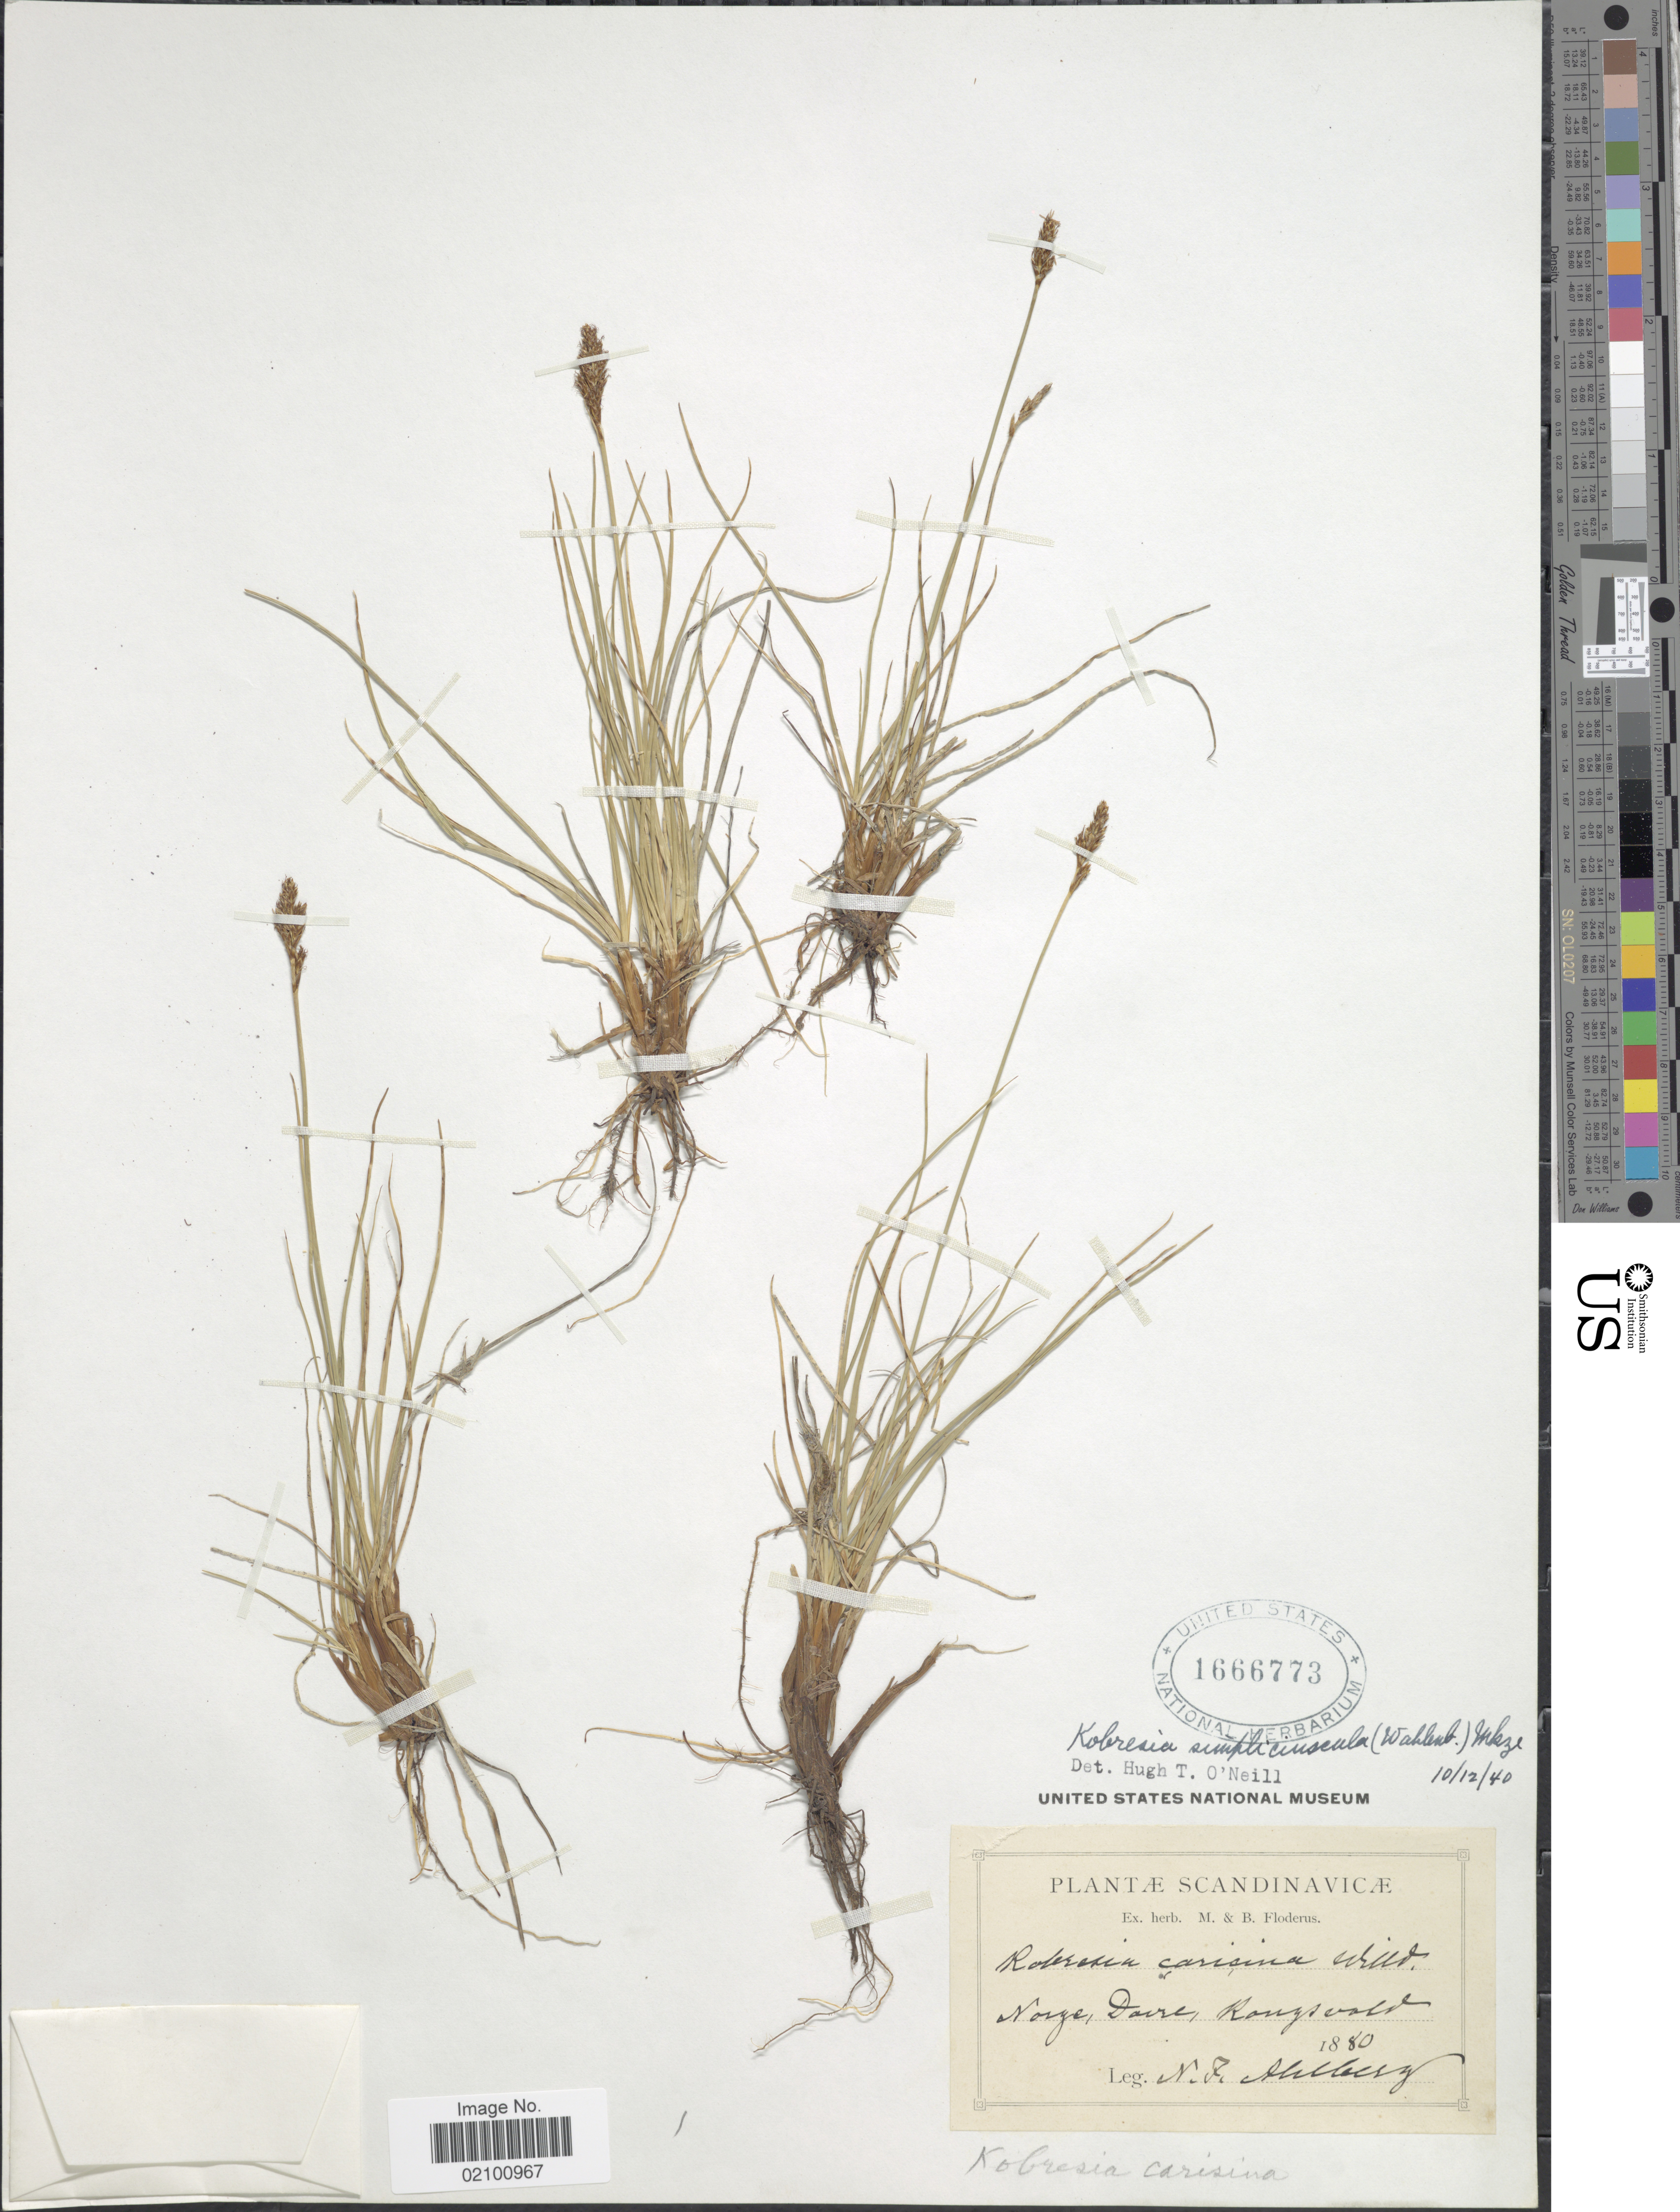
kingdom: Plantae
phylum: Tracheophyta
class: Liliopsida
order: Poales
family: Cyperaceae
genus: Carex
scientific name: Carex simpliciuscula subsp. simpliciuscula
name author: Wahlenb.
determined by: Strong, M. T., (US), Smithsonian Institution - National Museum of Natural History (UNITED STATES)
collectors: N. Ahlberg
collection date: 1880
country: Norway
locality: Norge, Dovre, Kongsvold, Scandinavicae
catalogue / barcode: US 1666773